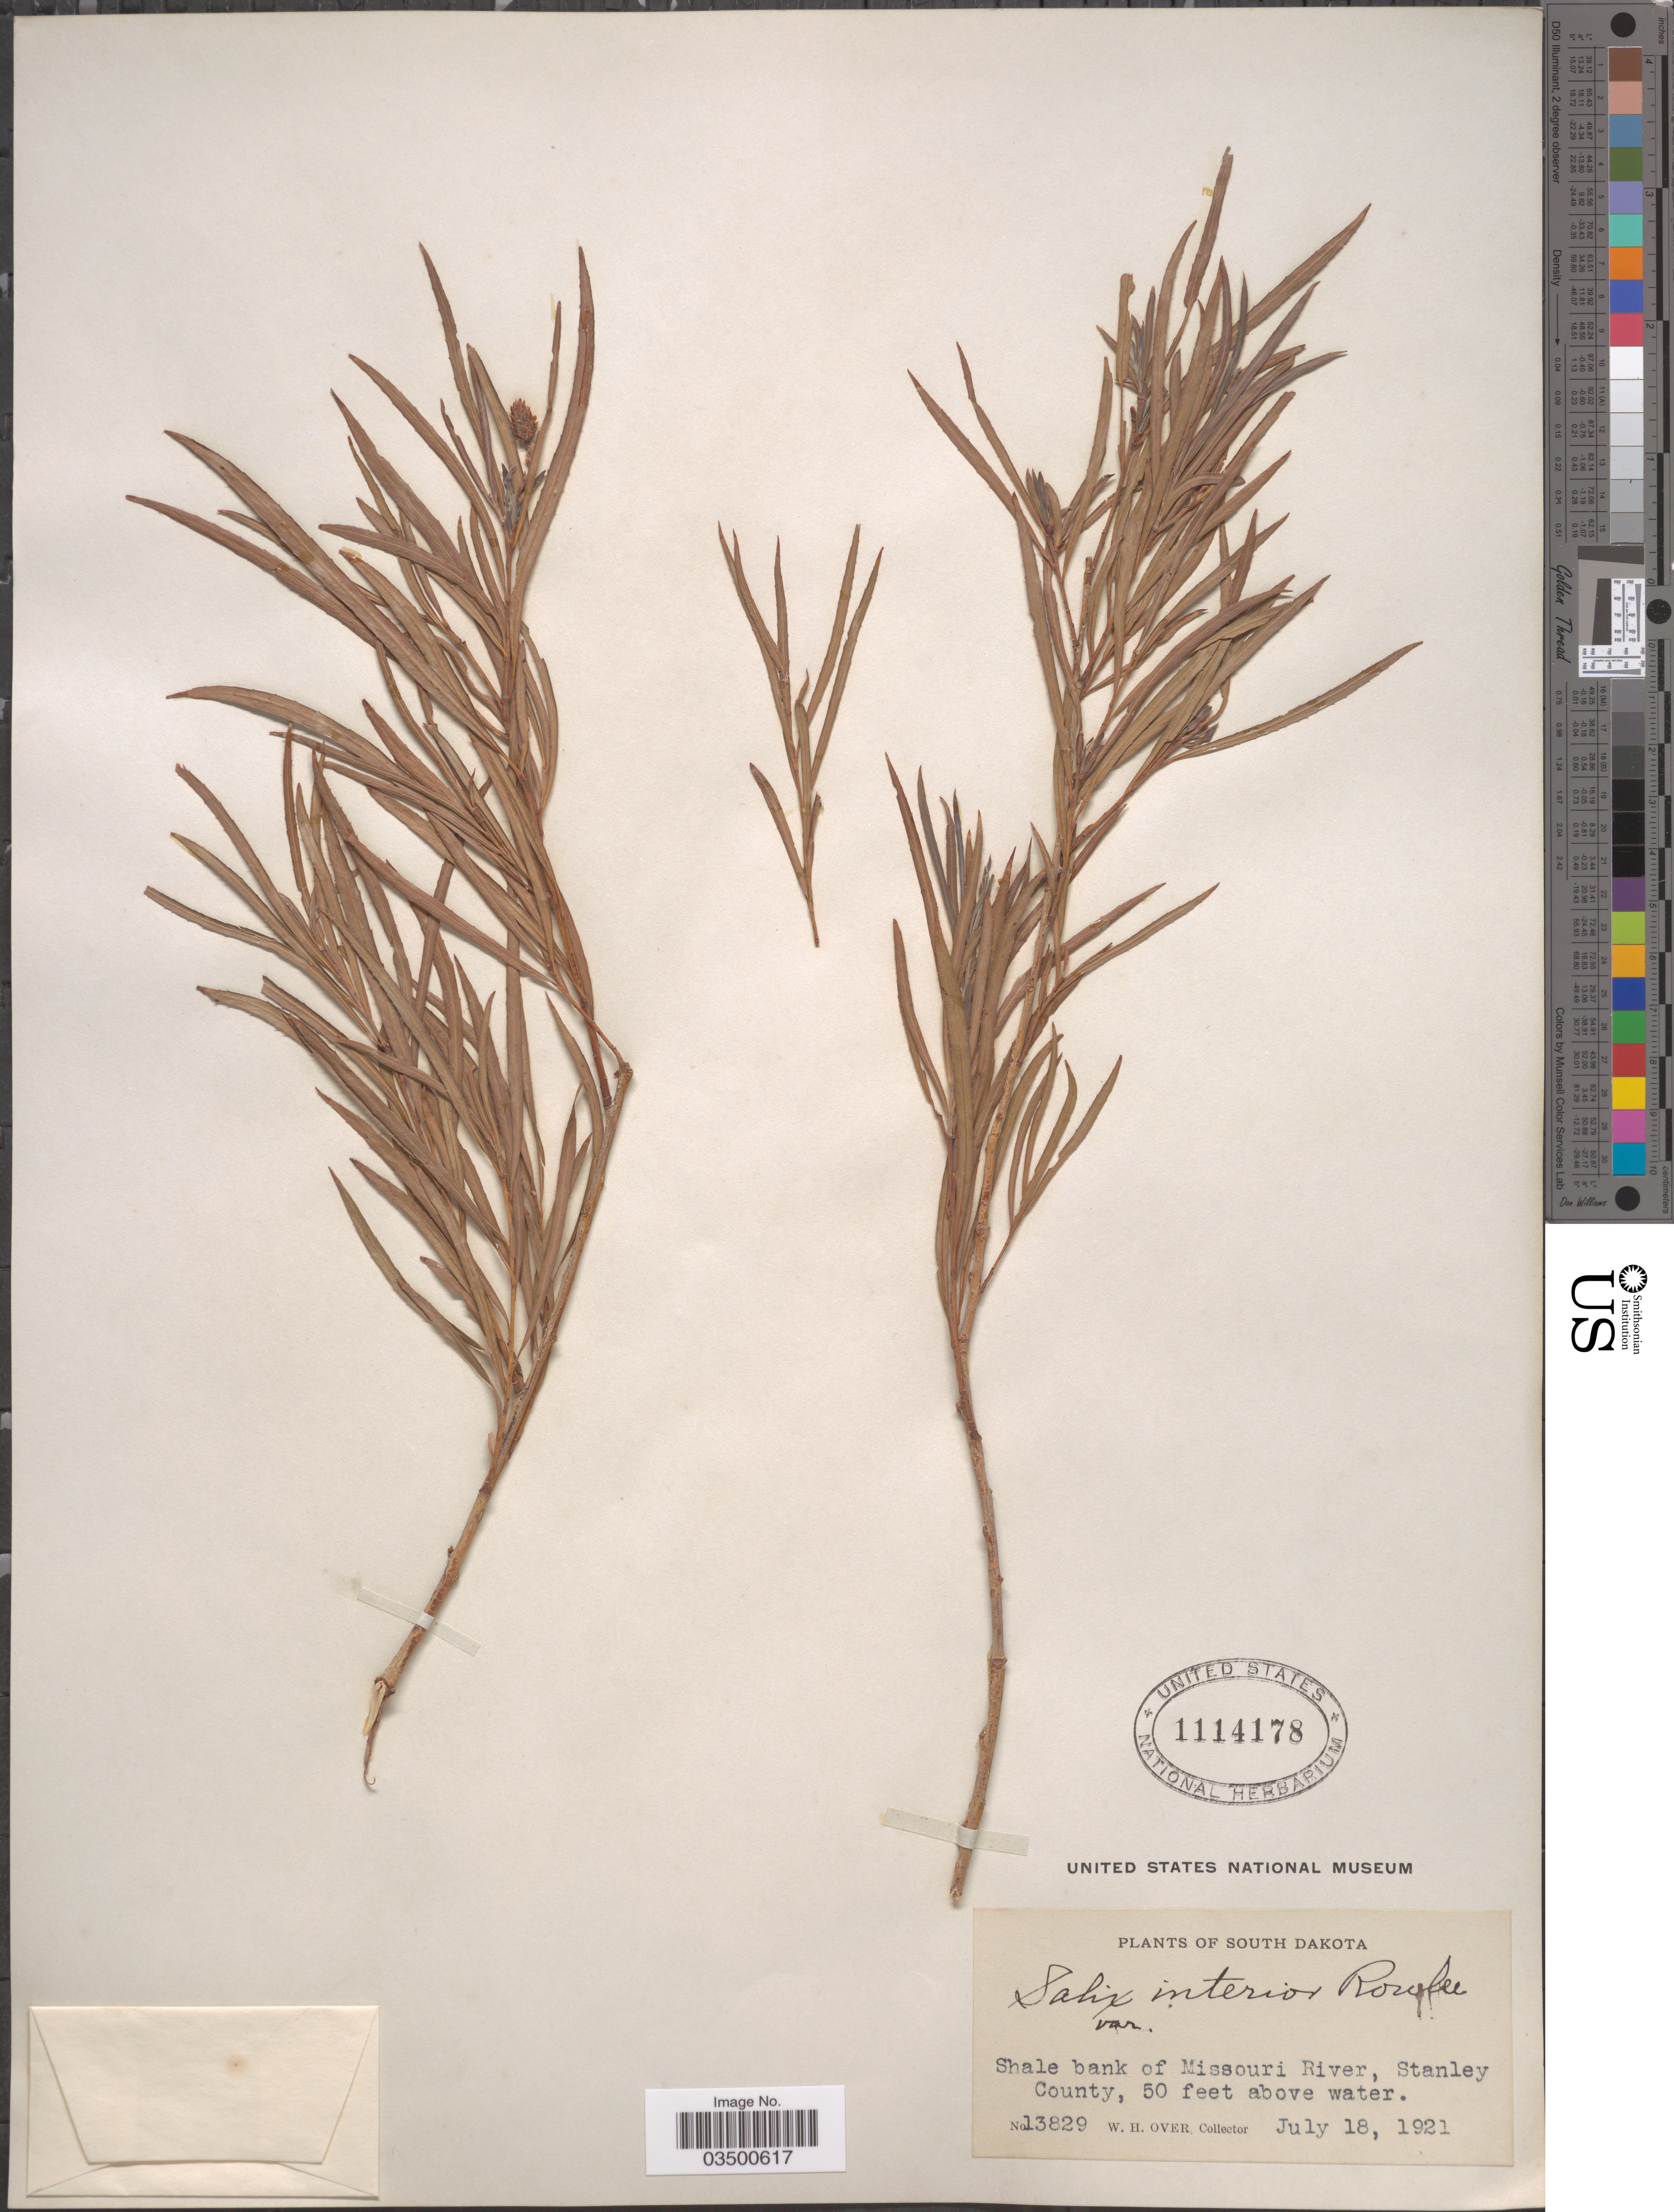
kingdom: Plantae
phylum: Tracheophyta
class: Magnoliopsida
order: Malpighiales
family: Salicaceae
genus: Salix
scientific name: Salix interior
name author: Rowlee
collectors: W. Over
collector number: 13829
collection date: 1921-07-18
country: United States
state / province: South Dakota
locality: Shale bank of Missouri River, Stanley County.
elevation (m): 15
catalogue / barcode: US 1114178